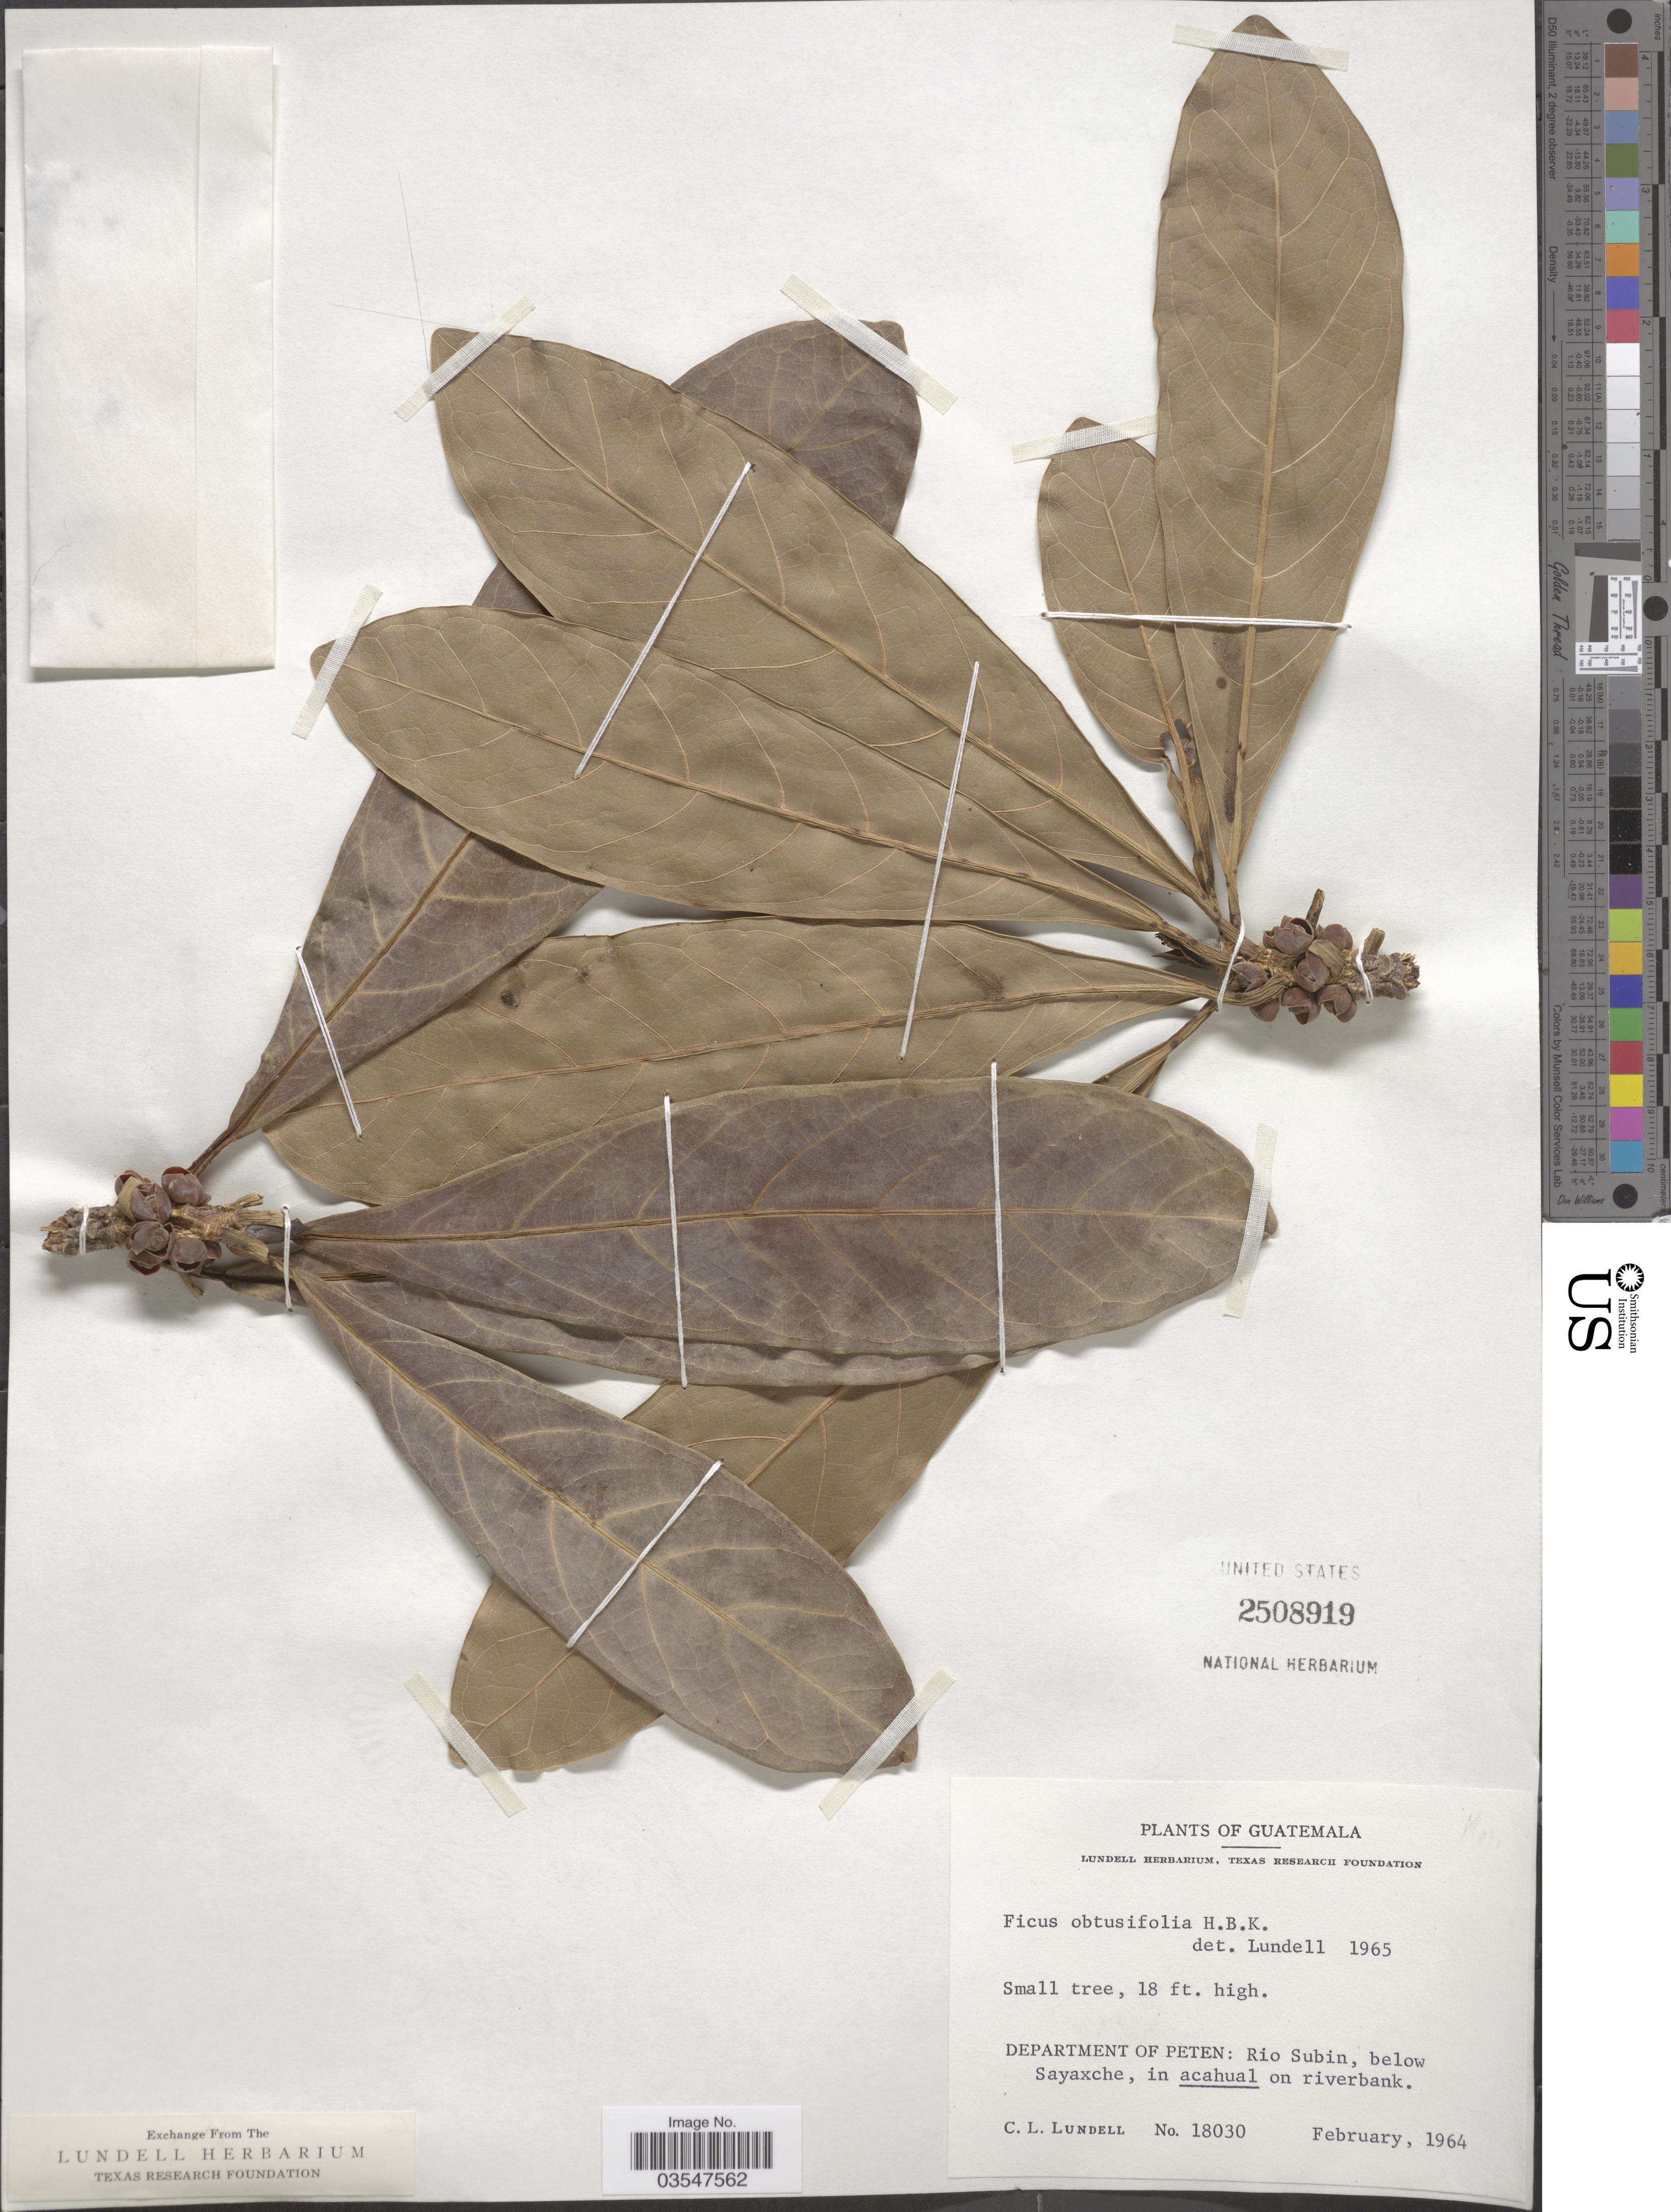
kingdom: Plantae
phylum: Tracheophyta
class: Magnoliopsida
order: Rosales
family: Moraceae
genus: Ficus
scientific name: Ficus obtusifolia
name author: Kunth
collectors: C. L. Lundell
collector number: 18030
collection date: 1964-02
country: Guatemala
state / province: El Peten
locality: Department of Peten: Rio Subin, below Sayaxche, in acahual on riverbank.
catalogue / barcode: US 2508919